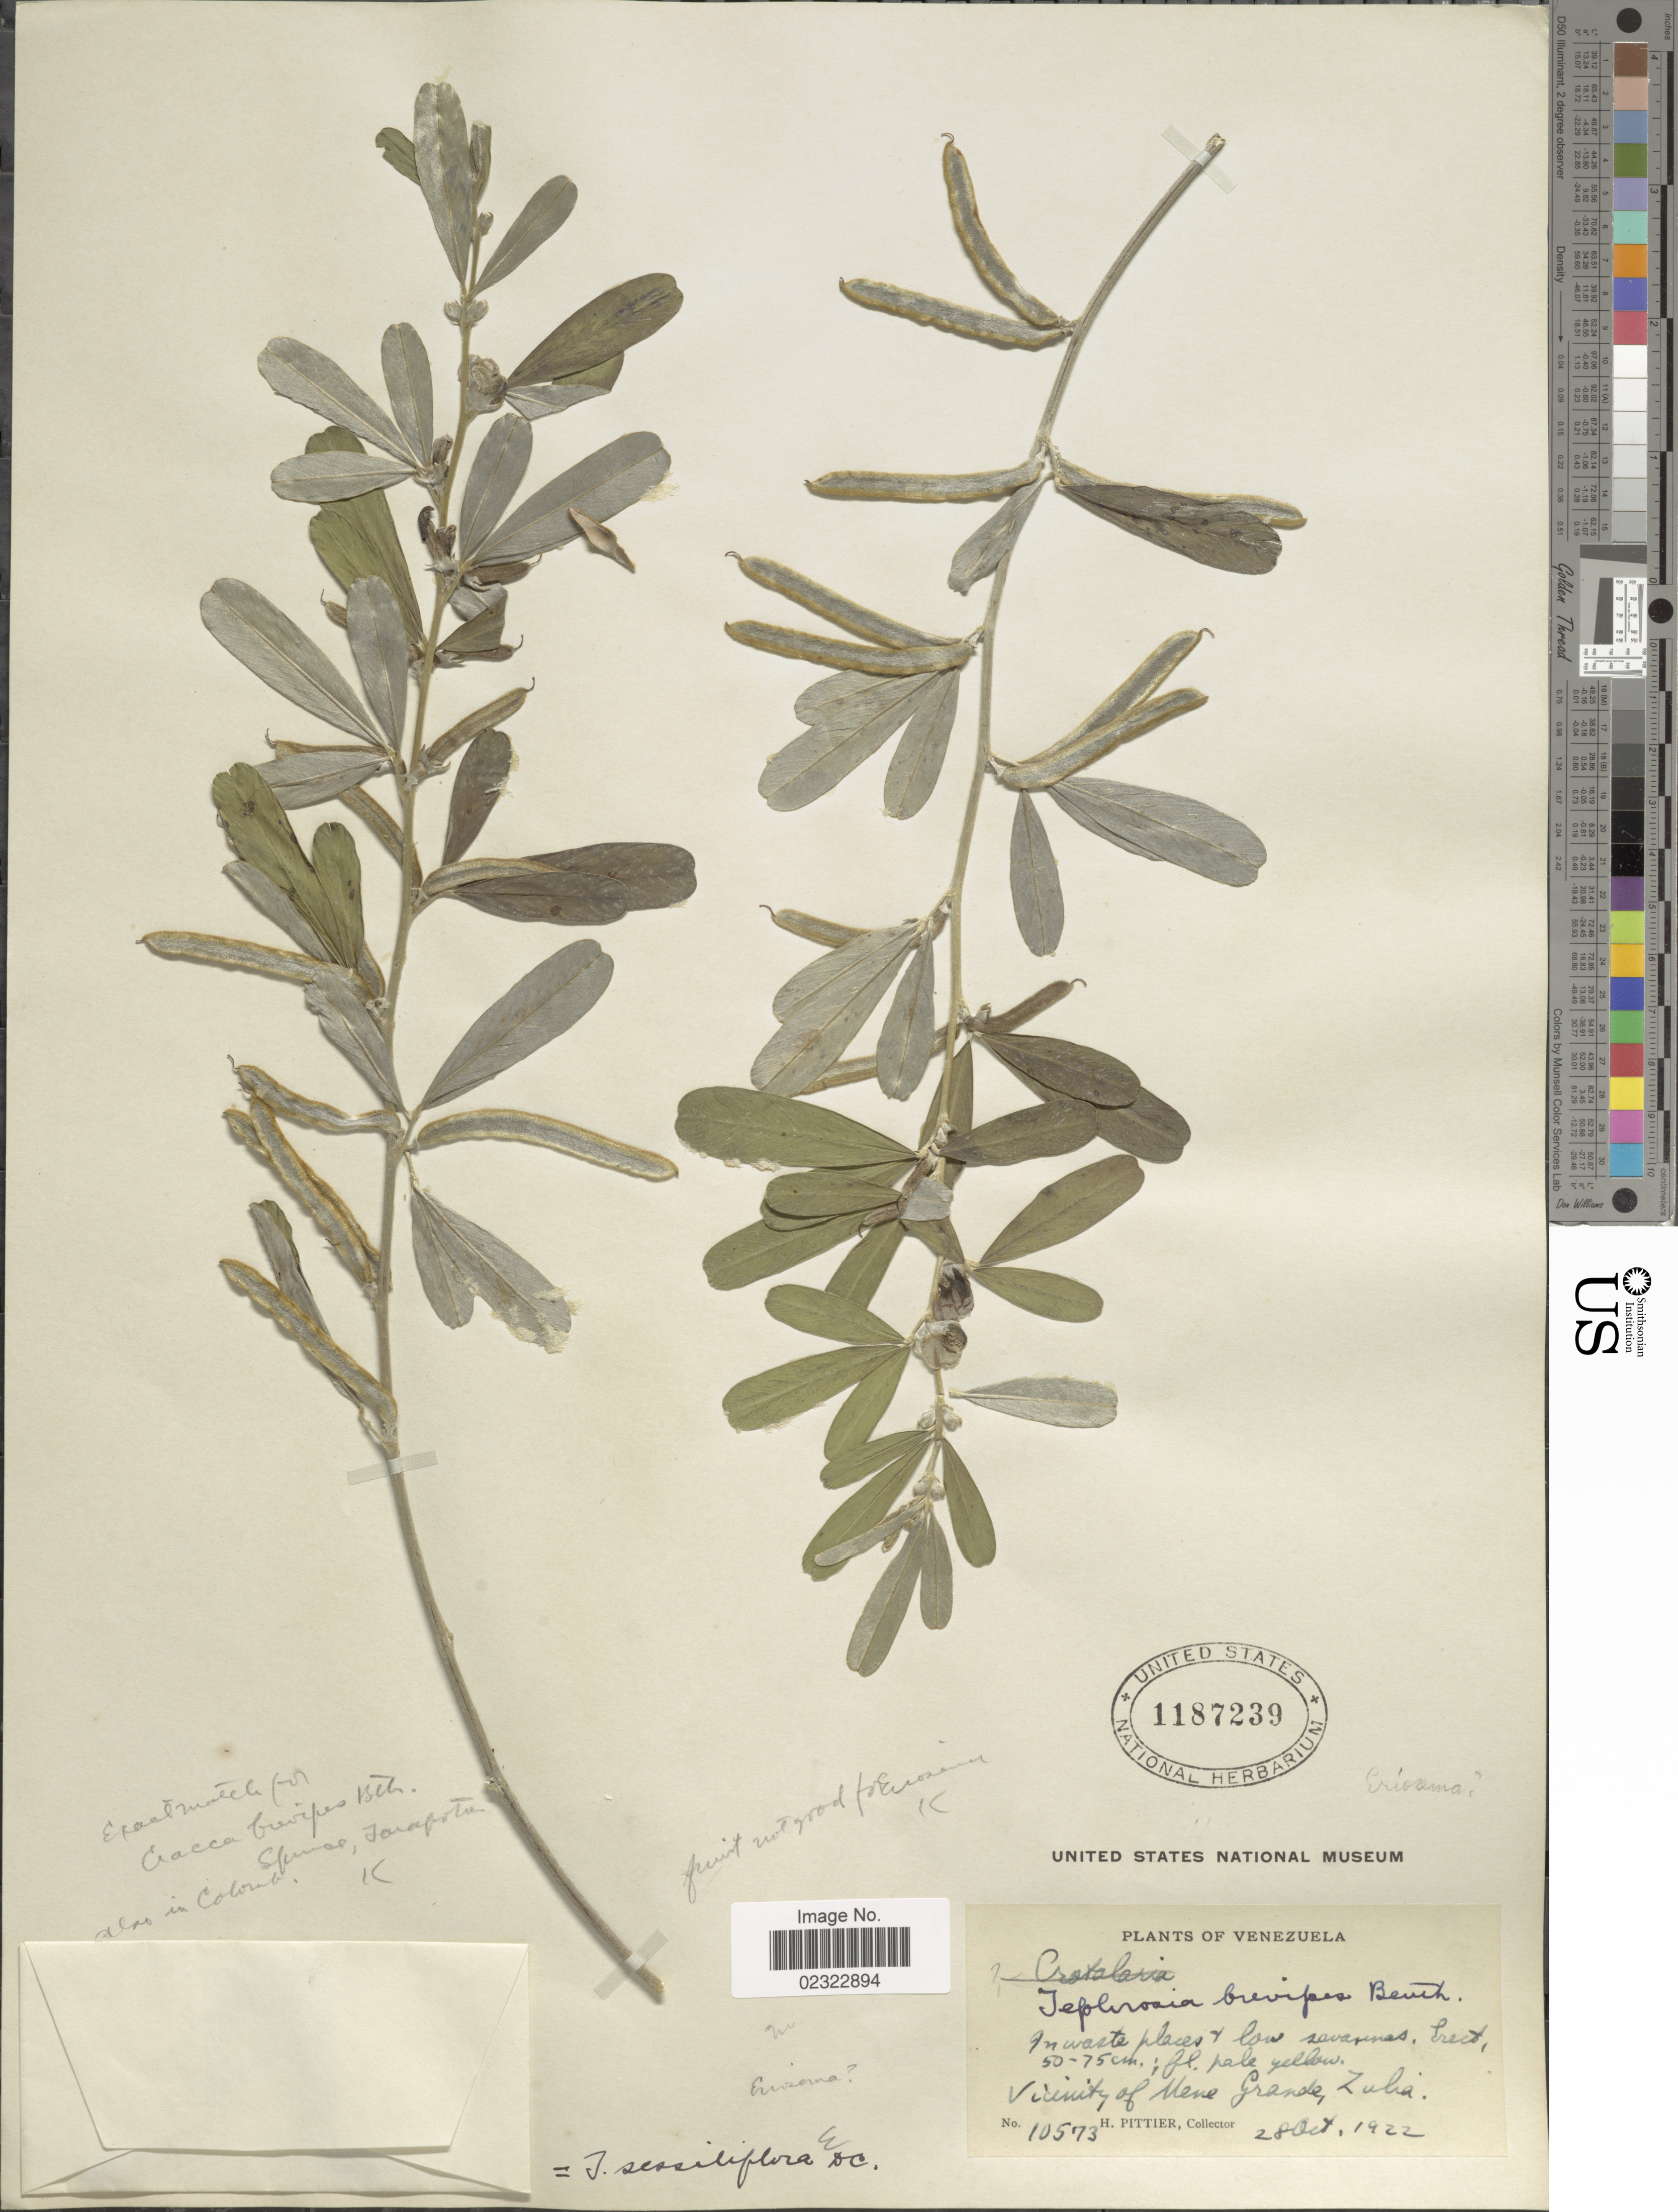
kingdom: Plantae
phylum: Tracheophyta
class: Magnoliopsida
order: Fabales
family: Fabaceae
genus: Tephrosia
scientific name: Tephrosia sessiliflora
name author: (Poir.) Hassl.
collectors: H. F. Pittier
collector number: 10573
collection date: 1922-10-28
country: Venezuela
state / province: Zulia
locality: Vicinity of Mene Grande, Zulia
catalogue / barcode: US 1187239